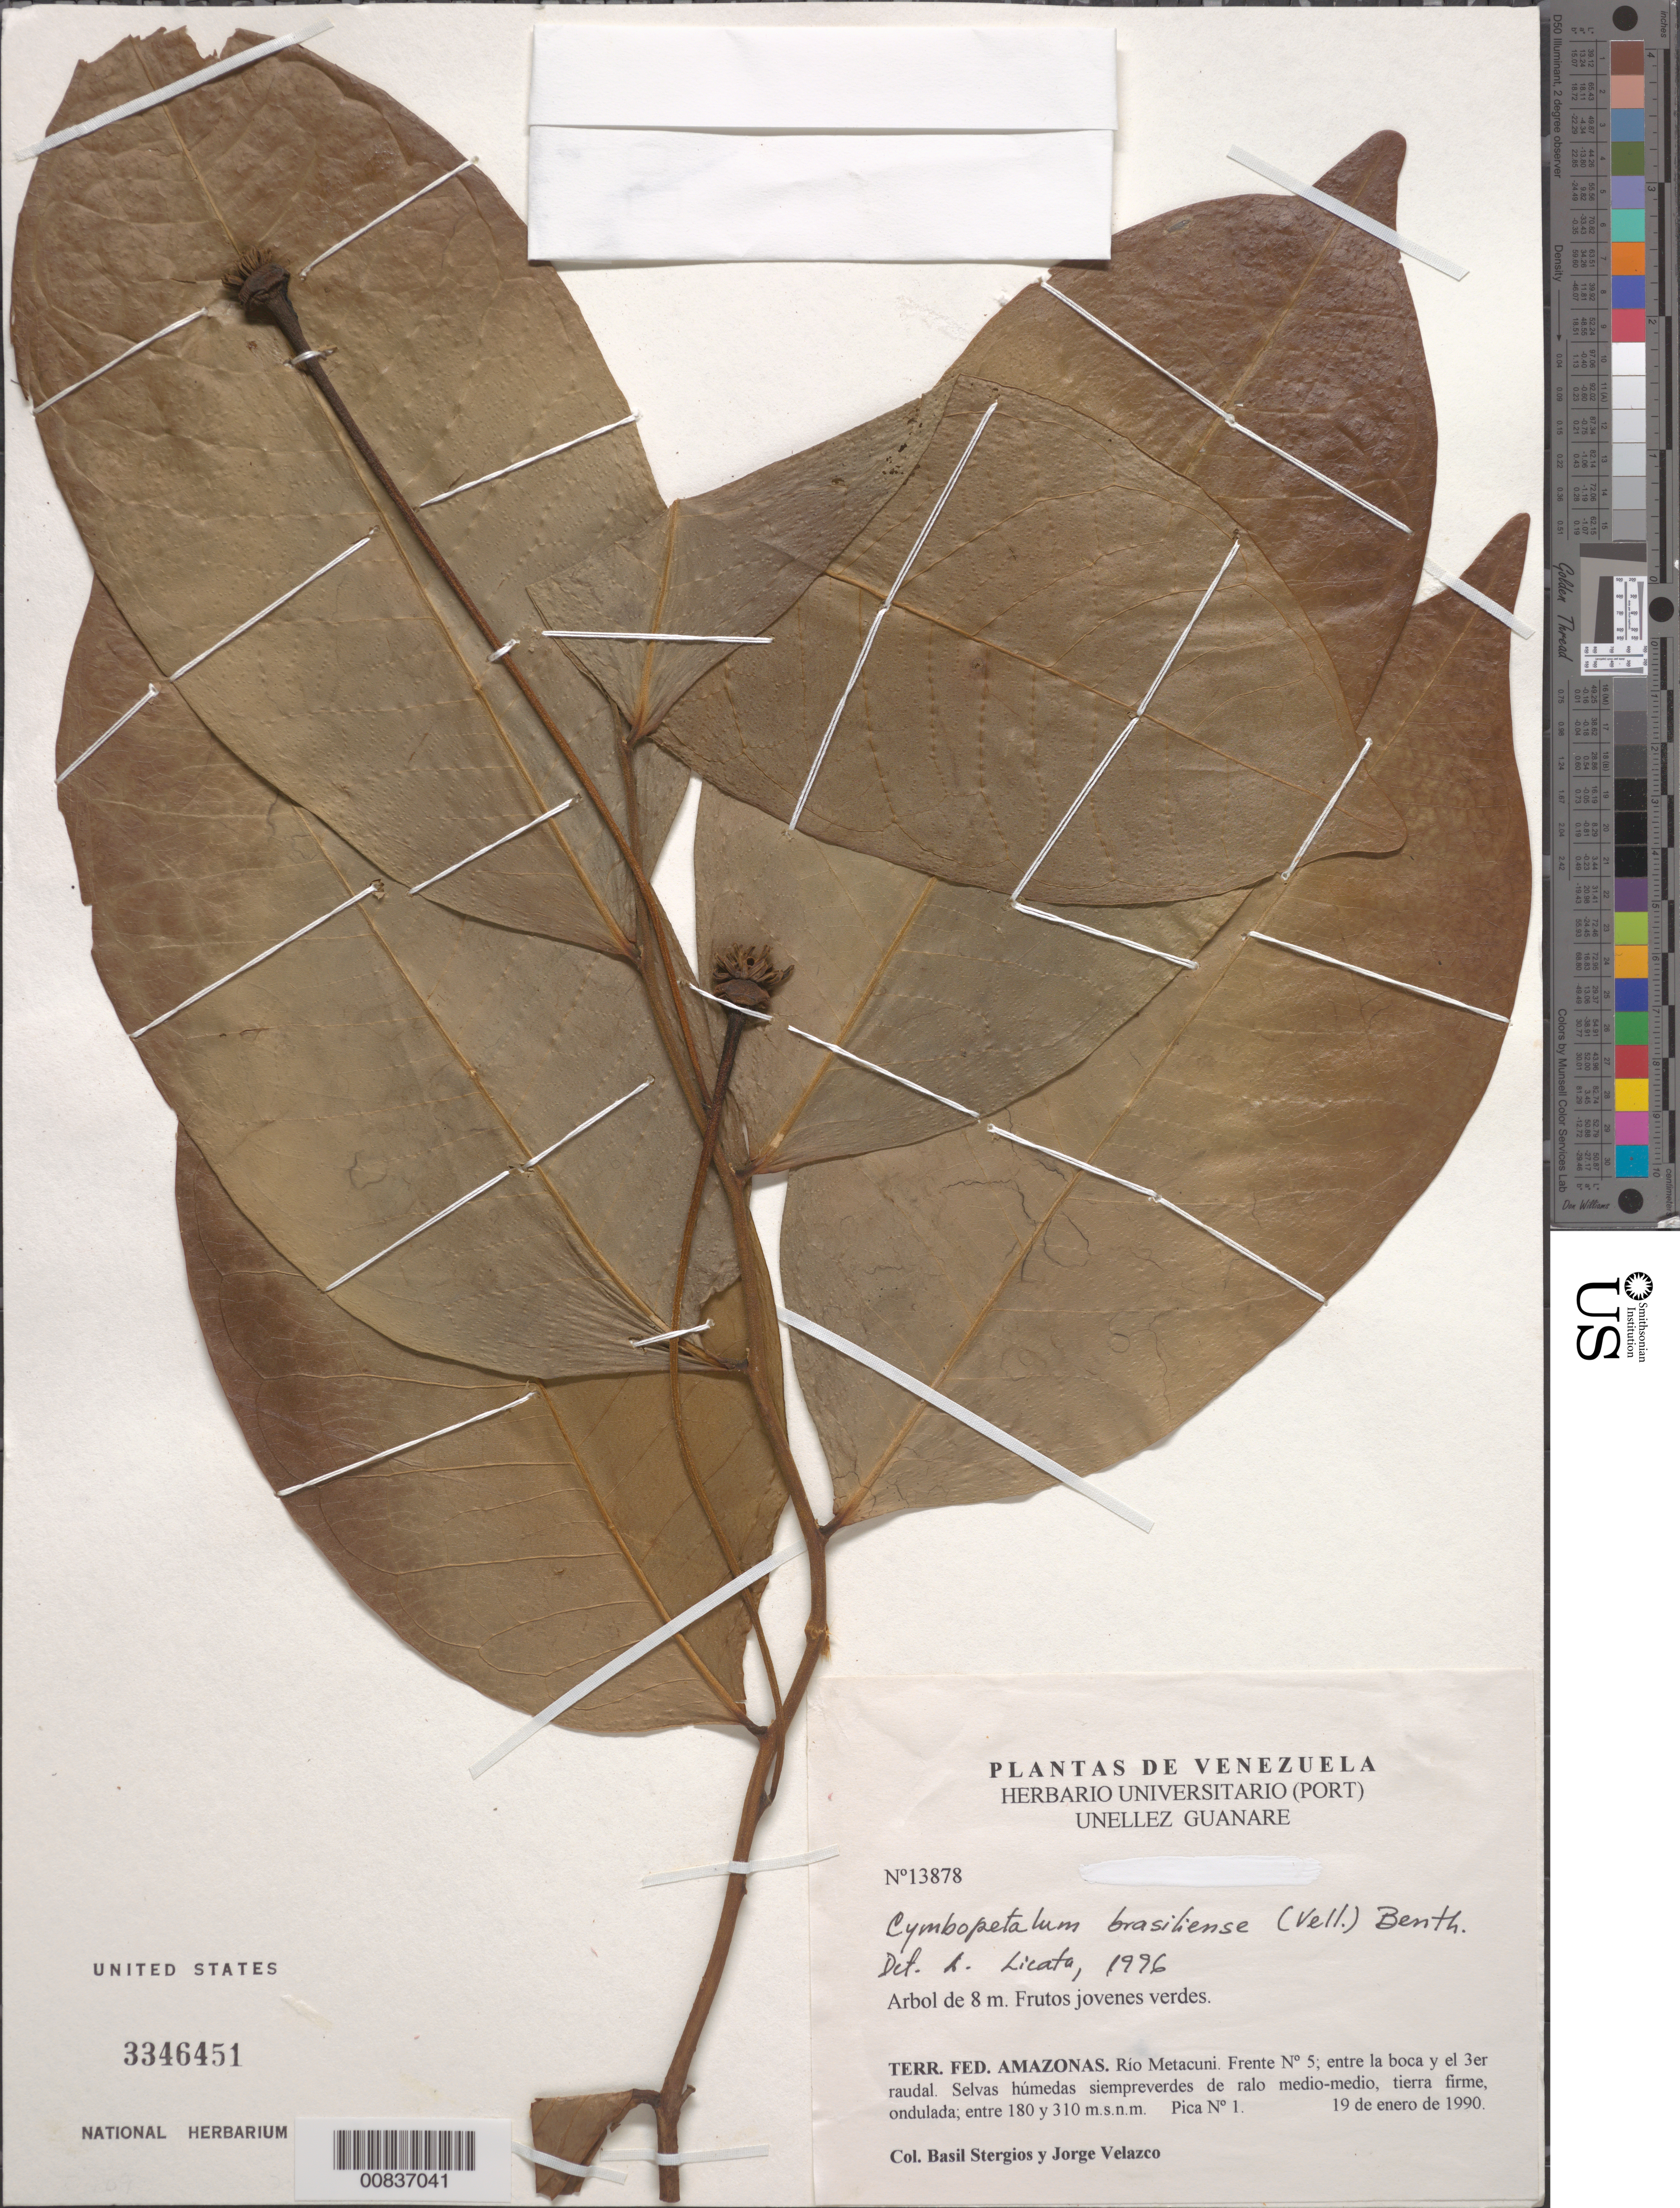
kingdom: Plantae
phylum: Tracheophyta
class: Magnoliopsida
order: Magnoliales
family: Annonaceae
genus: Cymbopetalum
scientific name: Cymbopetalum brasiliense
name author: (Vell.) Benth. ex Baill.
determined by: Licata, A., (PORT), Univ. Nac. Exp. de los Llanos Ezequiel Zamora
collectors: B. G. Stergios & J. Velazco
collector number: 13878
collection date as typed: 19-Jan-90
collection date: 1990-01-19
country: Venezuela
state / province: Amazonas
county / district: Alto Orinoco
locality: Río Metacuni, Frente No. 5, entre la boca y el 3er raudal; pica N°1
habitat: Selvas húmedas siempre-verdes de ralo medio-medio, tierra firme, ondulada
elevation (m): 180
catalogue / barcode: US 3346451